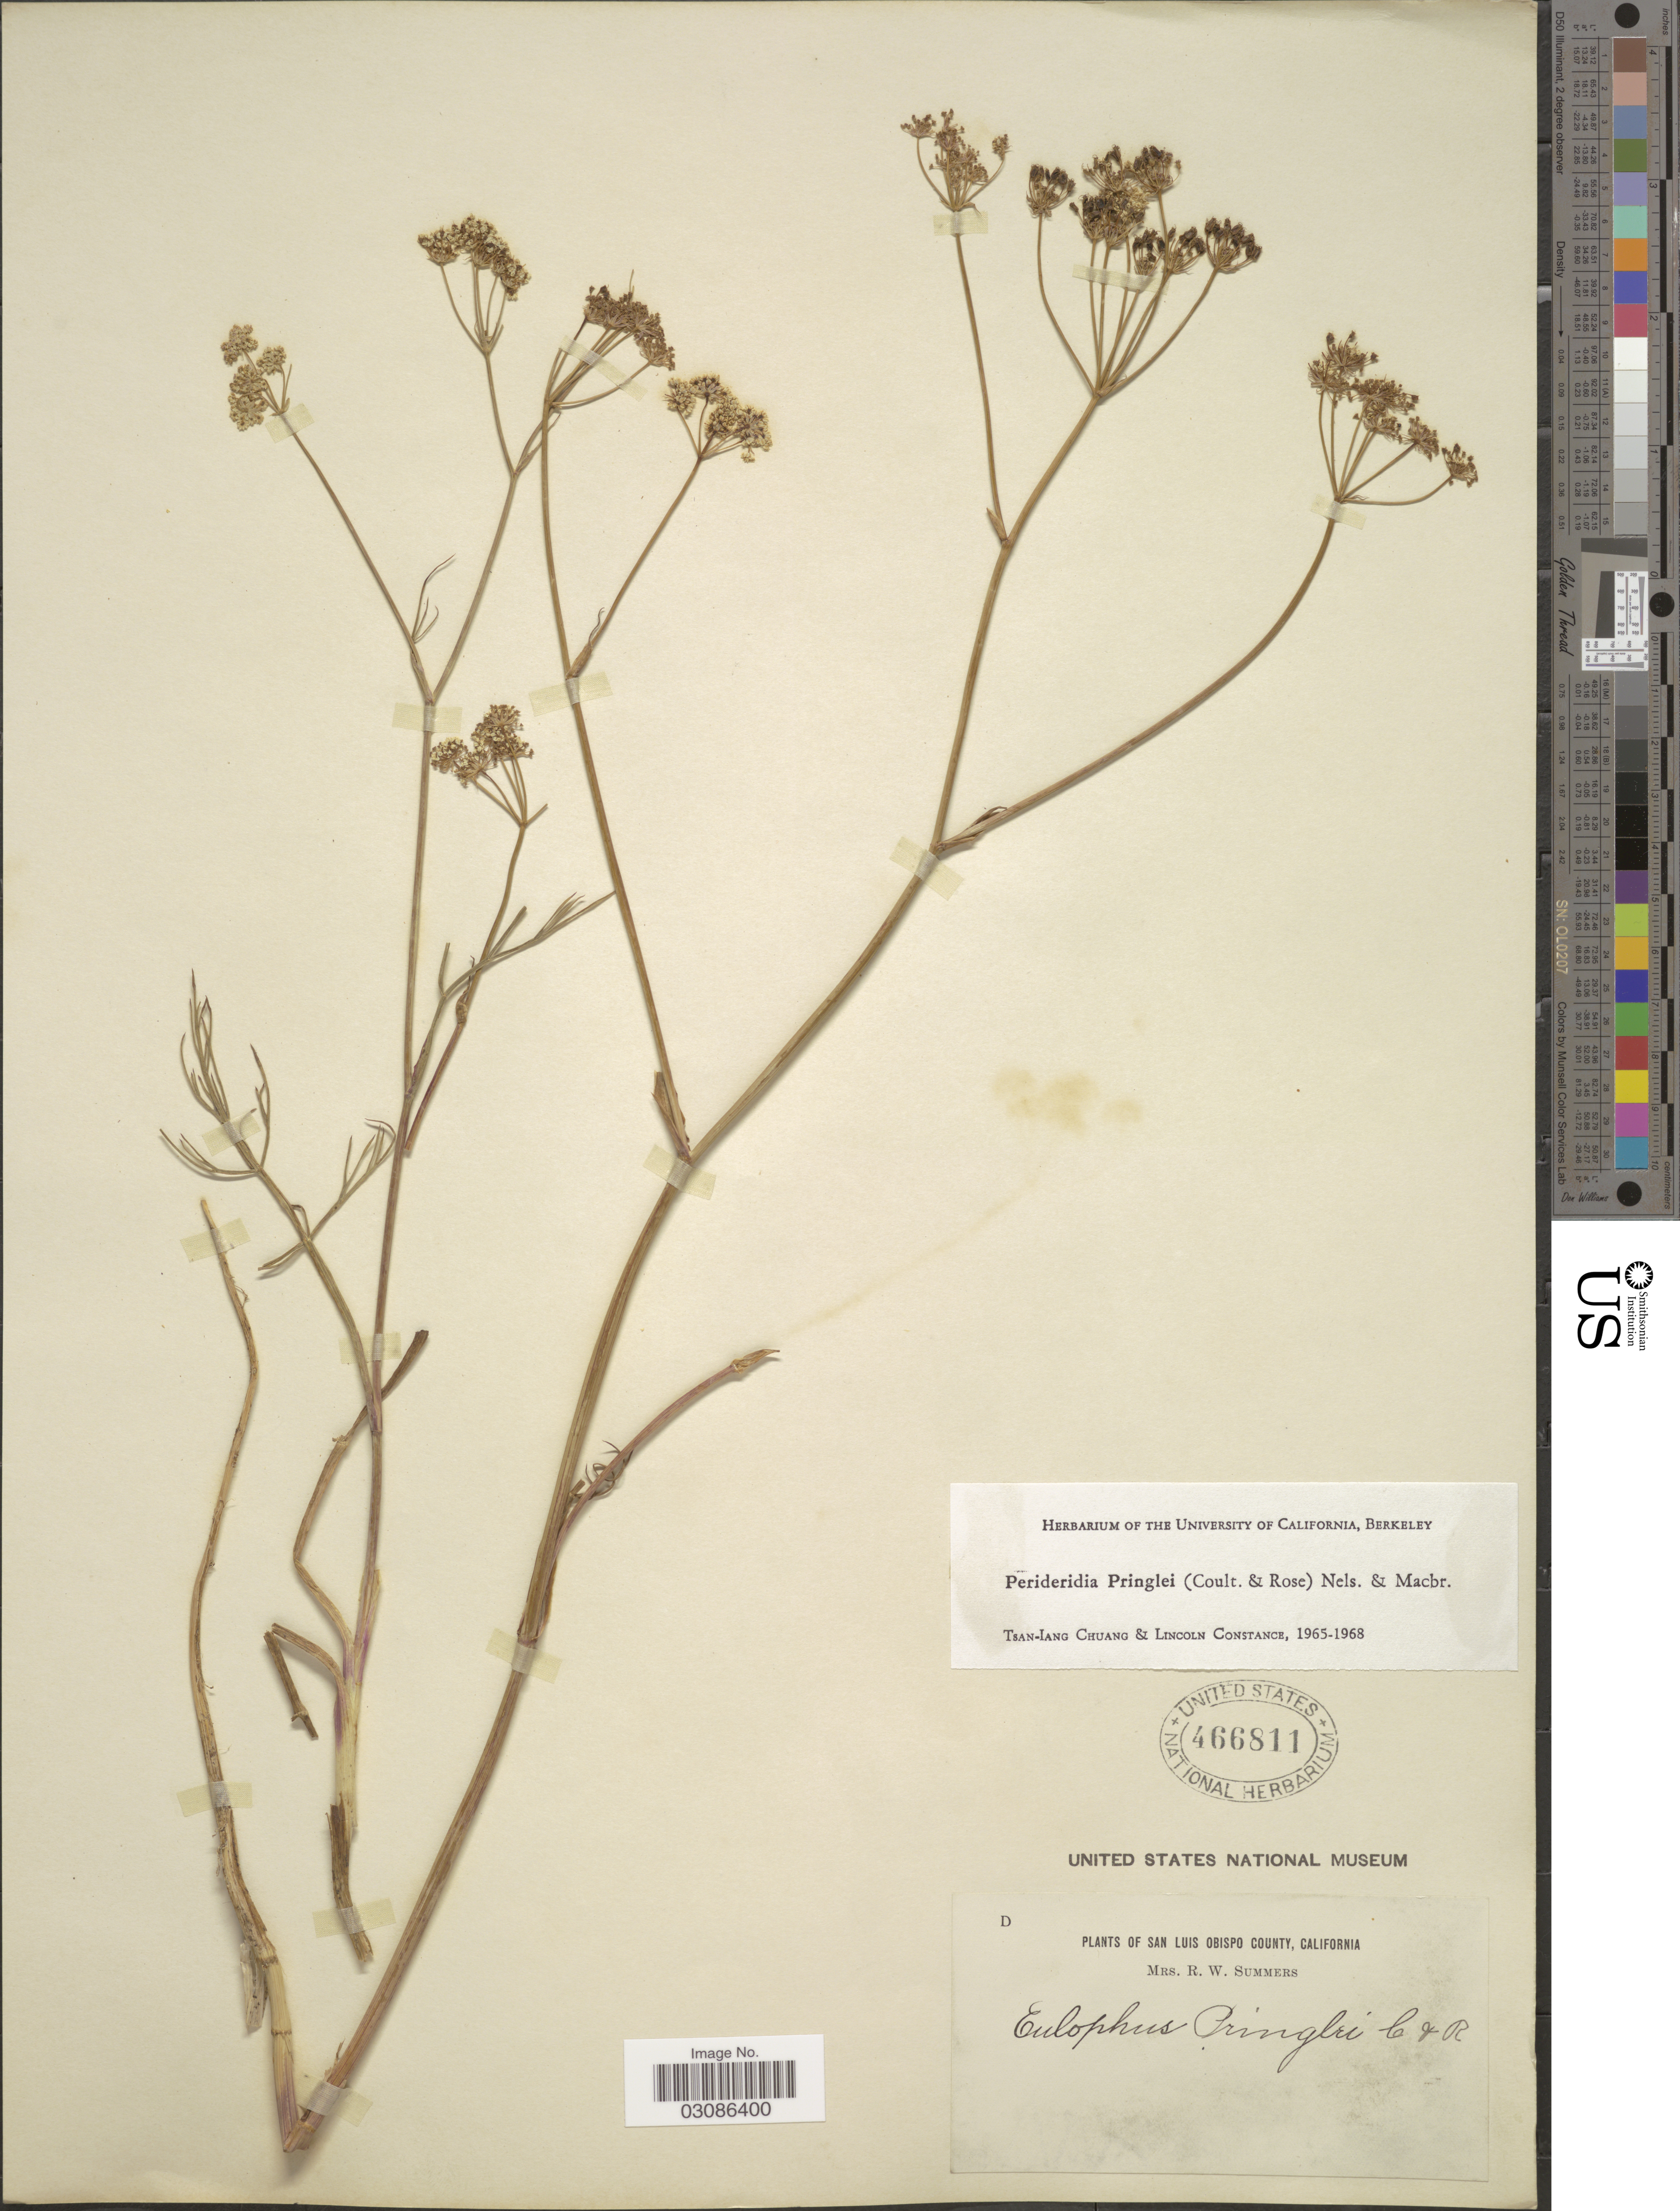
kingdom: Plantae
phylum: Tracheophyta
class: Magnoliopsida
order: Apiales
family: Apiaceae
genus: Perideridia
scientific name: Perideridia pringlei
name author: (J.M. Coult. & Rose) A. Nelson & J.F. Macbr.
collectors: R. Summers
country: United States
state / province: California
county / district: San Luis Obispo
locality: San Luis Obispo County.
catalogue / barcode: US 466811